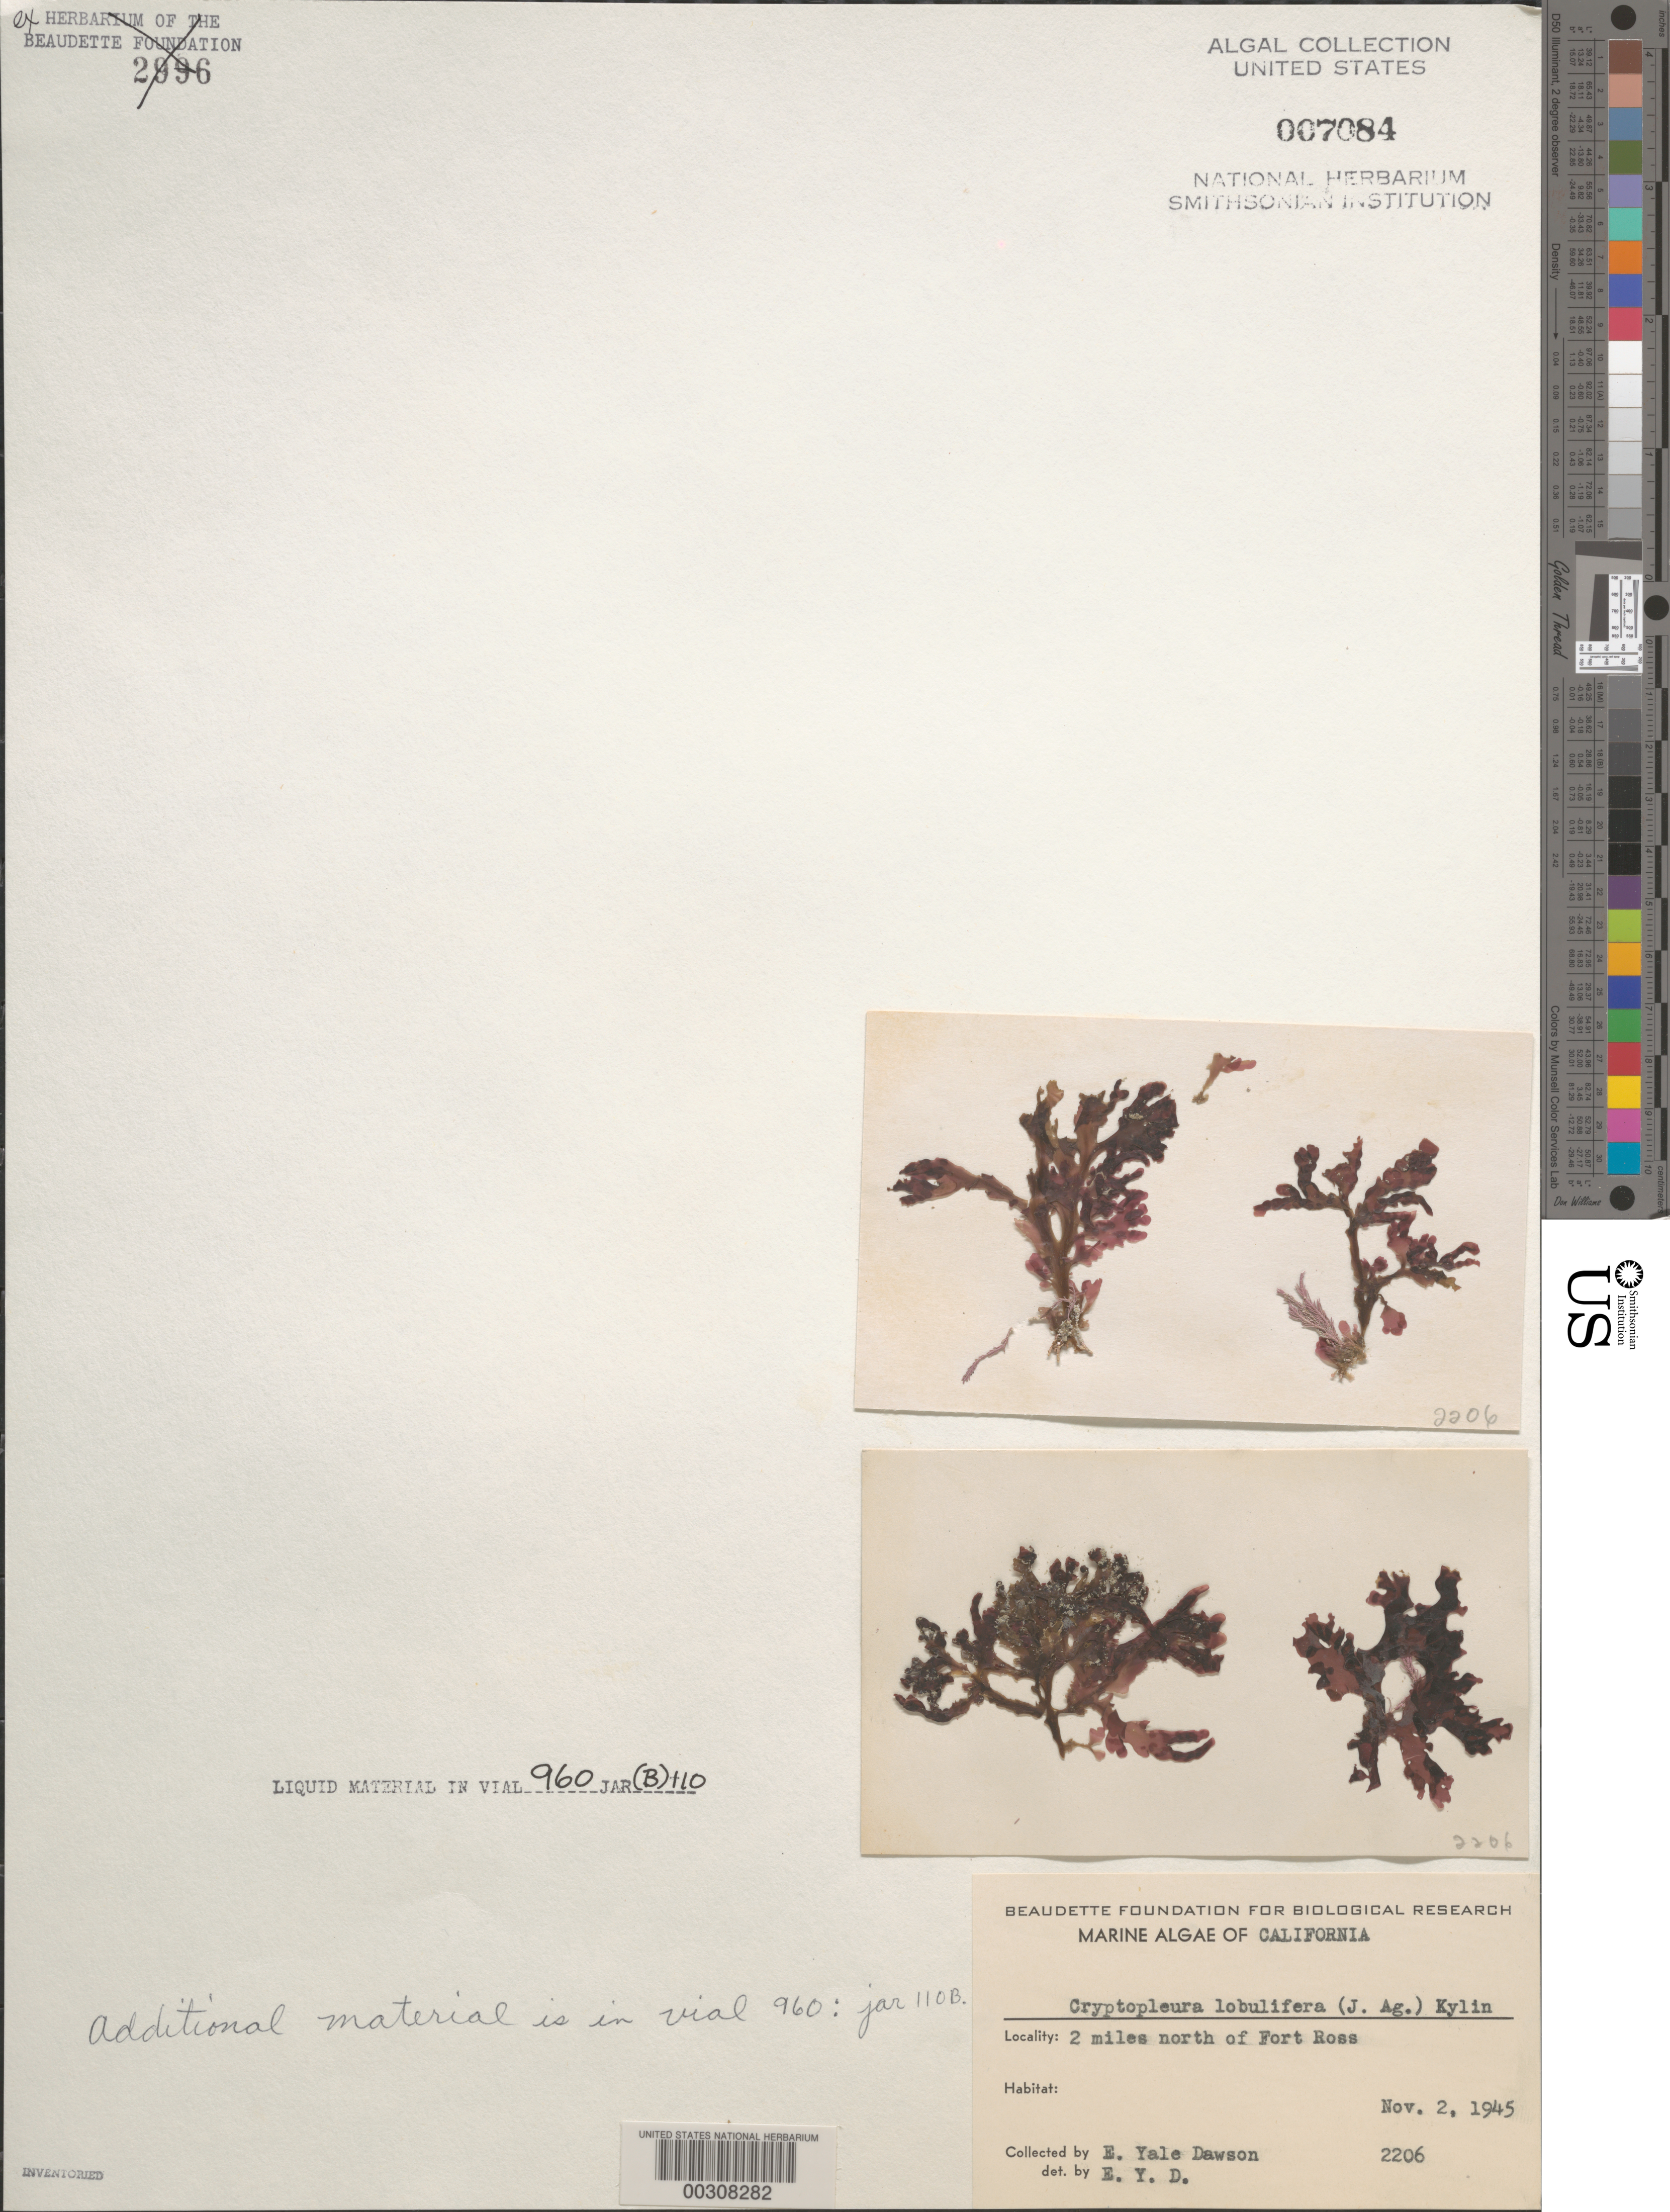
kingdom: Plantae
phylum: Rhodophyta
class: Florideophyceae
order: Ceramiales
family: Delesseriaceae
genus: Cryptopleura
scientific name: Cryptopleura lobulifera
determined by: Dawson, E. Y.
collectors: E. Y. Dawson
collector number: EYD 2206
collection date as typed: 02 Nov 1945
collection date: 1945-11-02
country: United States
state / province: California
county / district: Sonoma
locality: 2 miles north of Fort Ross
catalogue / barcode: US 7084